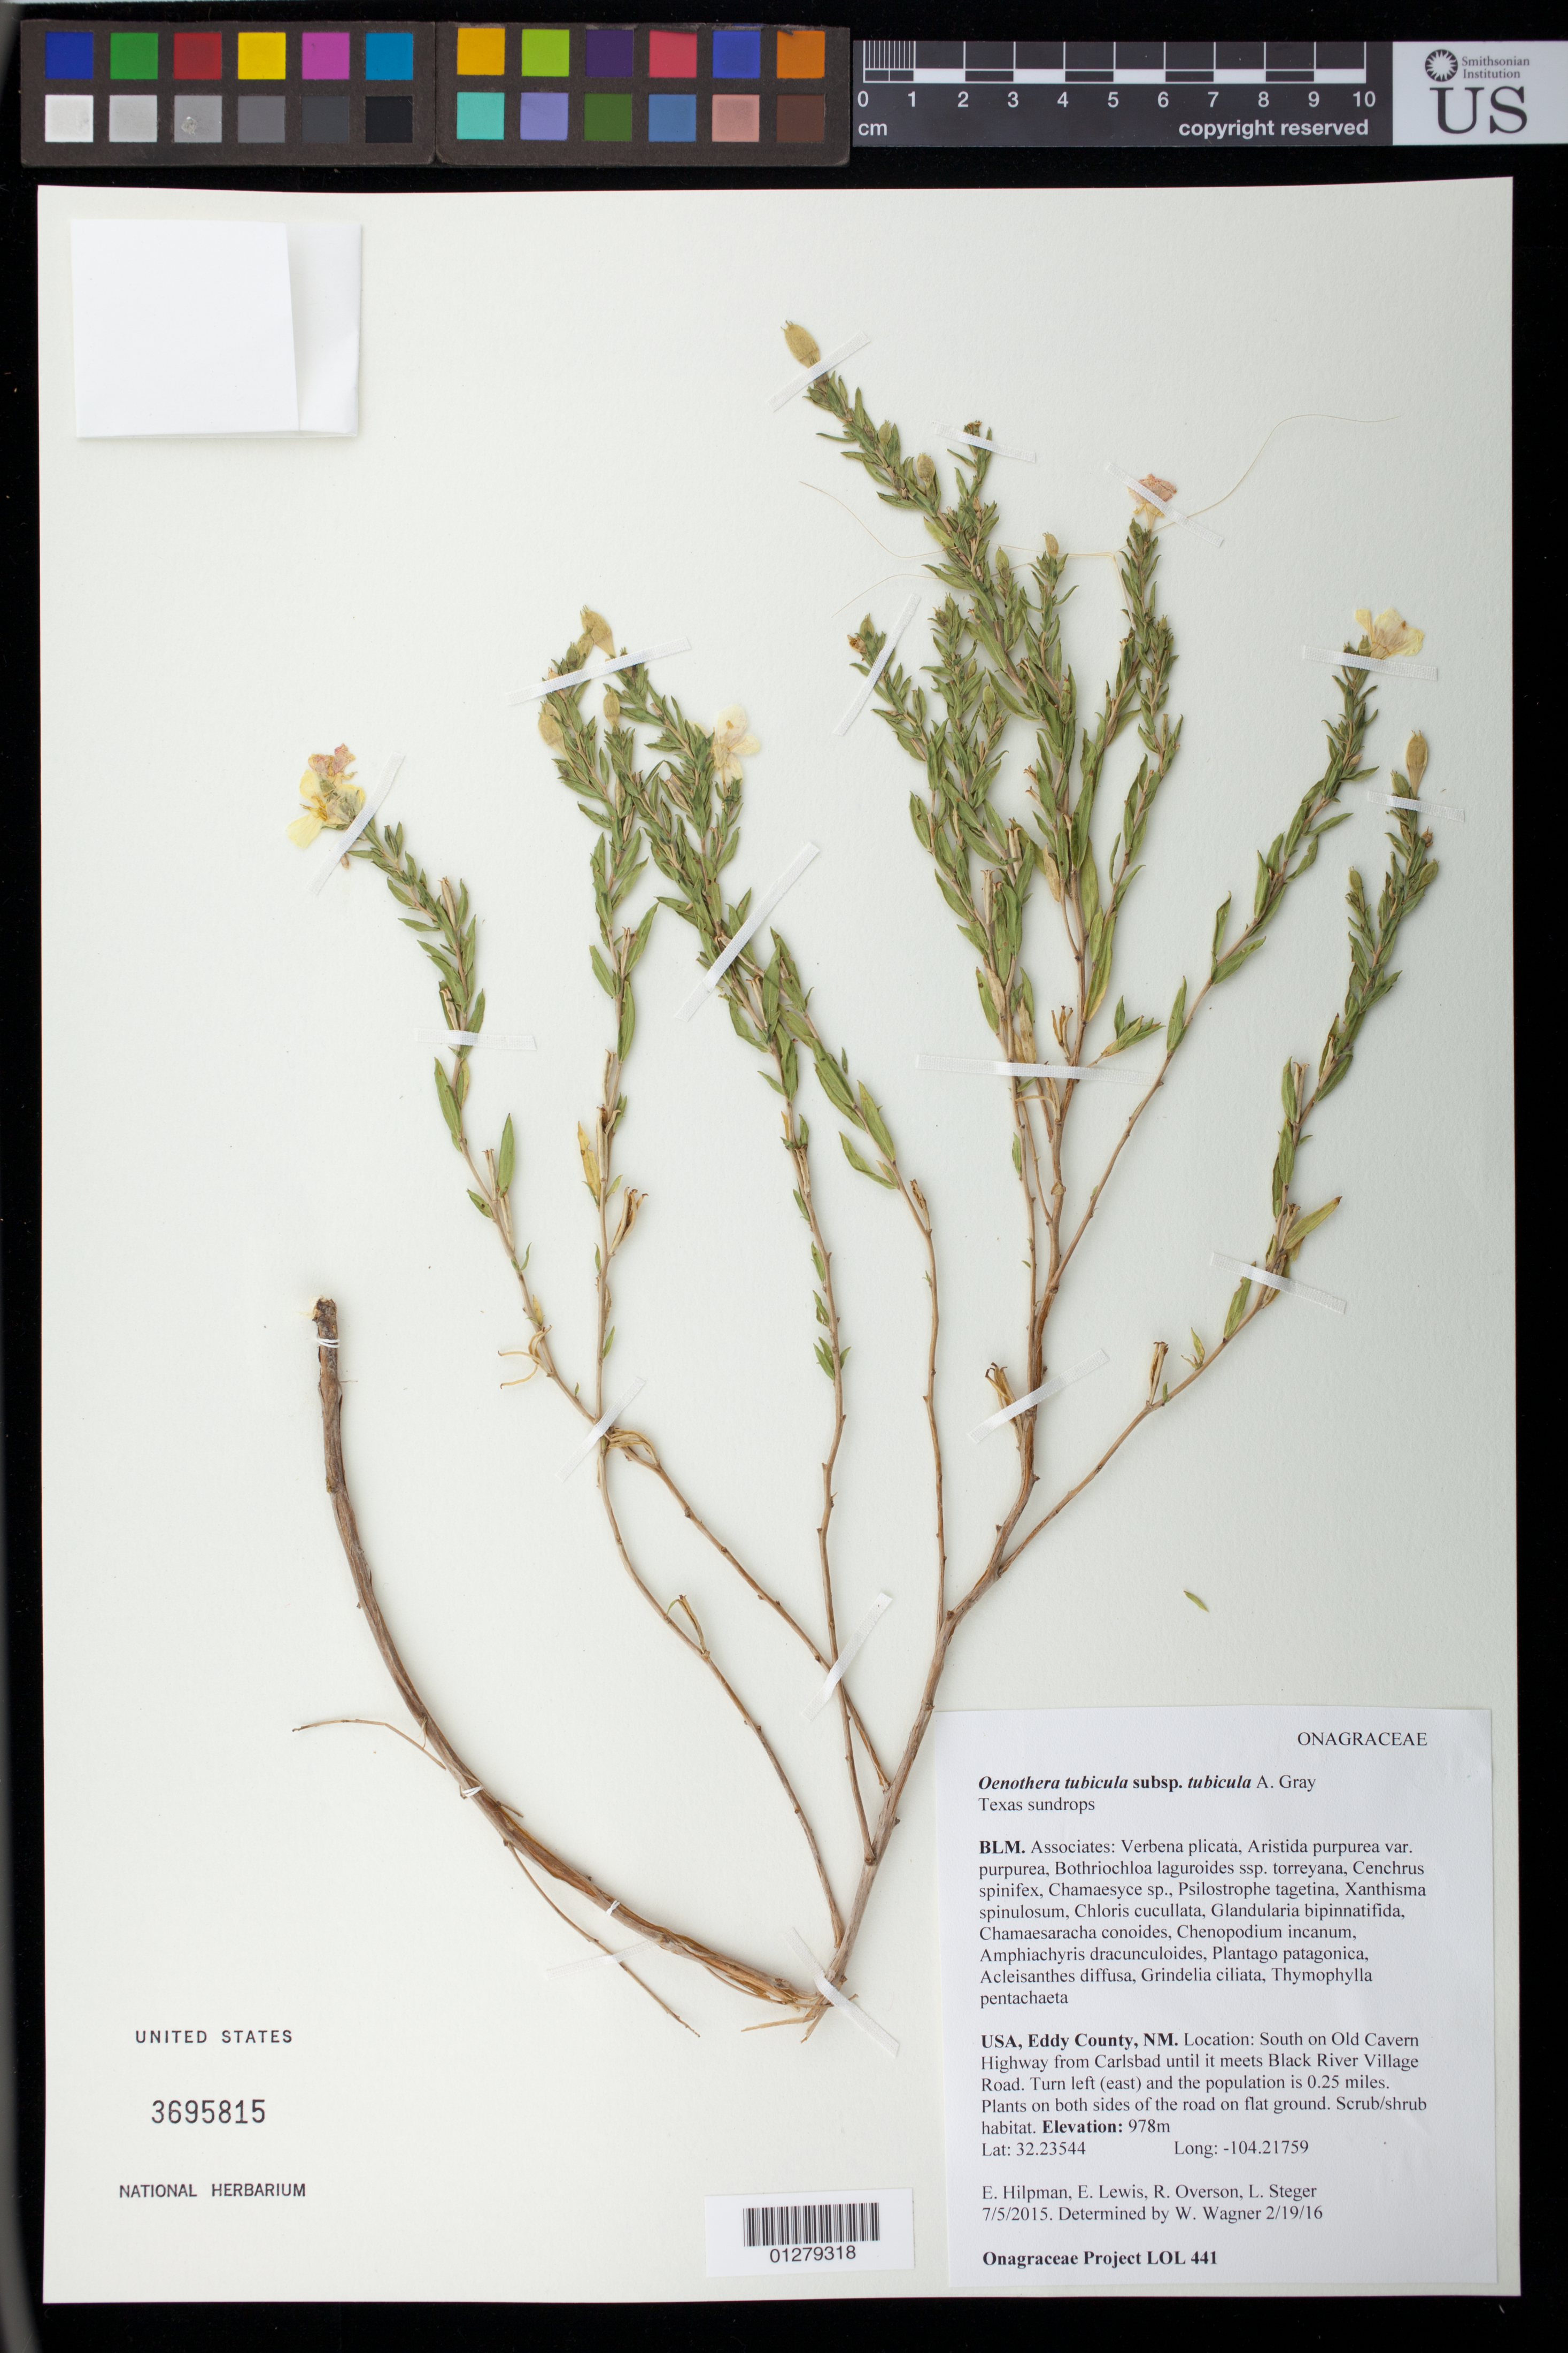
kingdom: Plantae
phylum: Tracheophyta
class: Magnoliopsida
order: Myrtales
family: Onagraceae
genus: Oenothera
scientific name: Oenothera tubicula subsp. tubicula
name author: A. Gray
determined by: Wagner, W. L., (BOT), Smithsonian Institution - National Museum of Natural History (UNITED STATES)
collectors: E. Hilpman, E. Lewis, L. Steger & R. Overson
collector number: LOL 441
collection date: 2015-07-05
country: United States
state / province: New Mexico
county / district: Eddy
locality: Go south on Old Cavern Highway from Carlsbad until it meets Black River Village Road. Turn left (eas) and the population is ~0.25 miles. Plants are on both sides of the road on flat ground.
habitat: Scrub/shrub dominated by Aristida purpurea, Bothrichloa, and Gutierrezia.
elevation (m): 978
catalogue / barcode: US 3695815